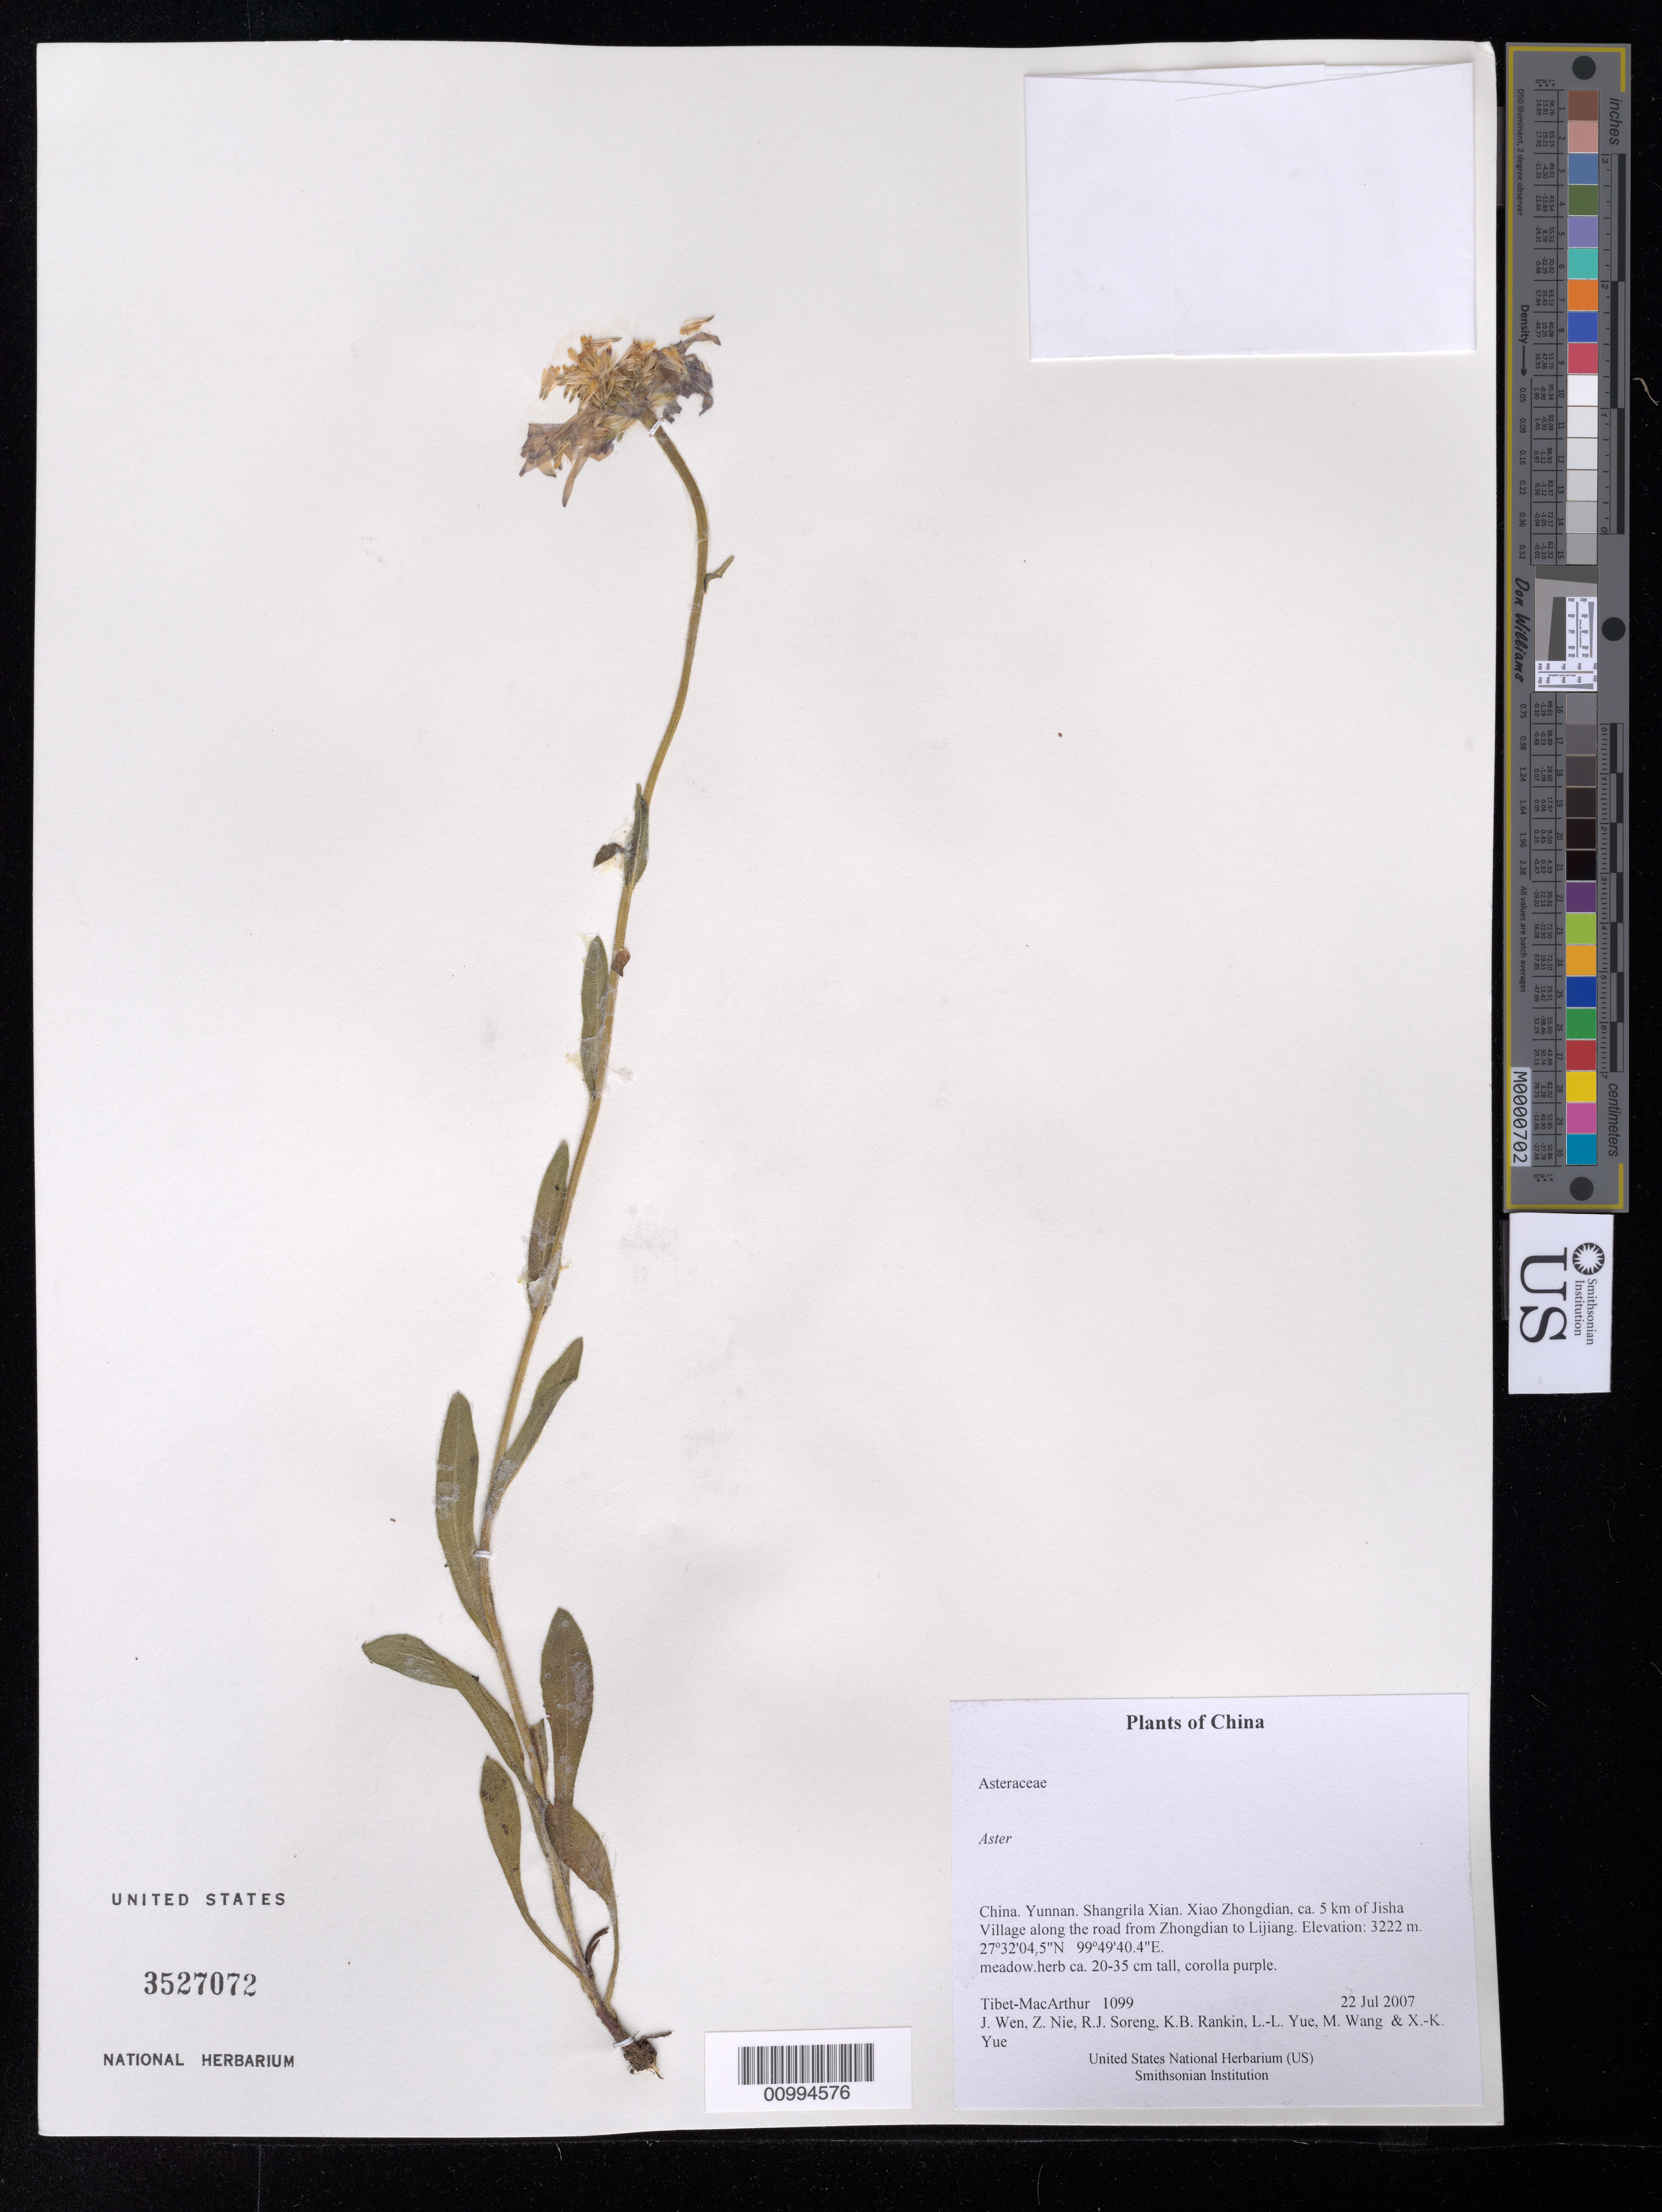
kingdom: Plantae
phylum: Tracheophyta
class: Magnoliopsida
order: Asterales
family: Asteraceae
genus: Aster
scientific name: Aster sp.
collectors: Tibet-MacArthur, J. Wen, Z. Nie, R. J. Soreng, K. Rankin, L. Yue, M. Wang & X. Yue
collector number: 1099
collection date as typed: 22 Jul 2007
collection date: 2007-07-22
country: China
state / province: Yunnan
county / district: Shangrila Xian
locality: Xiao Zhongdian, ca. 5 km of Jisha Village along the road from Zhongdian to Lijiang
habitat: meadow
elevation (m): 3222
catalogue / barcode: US 3527072